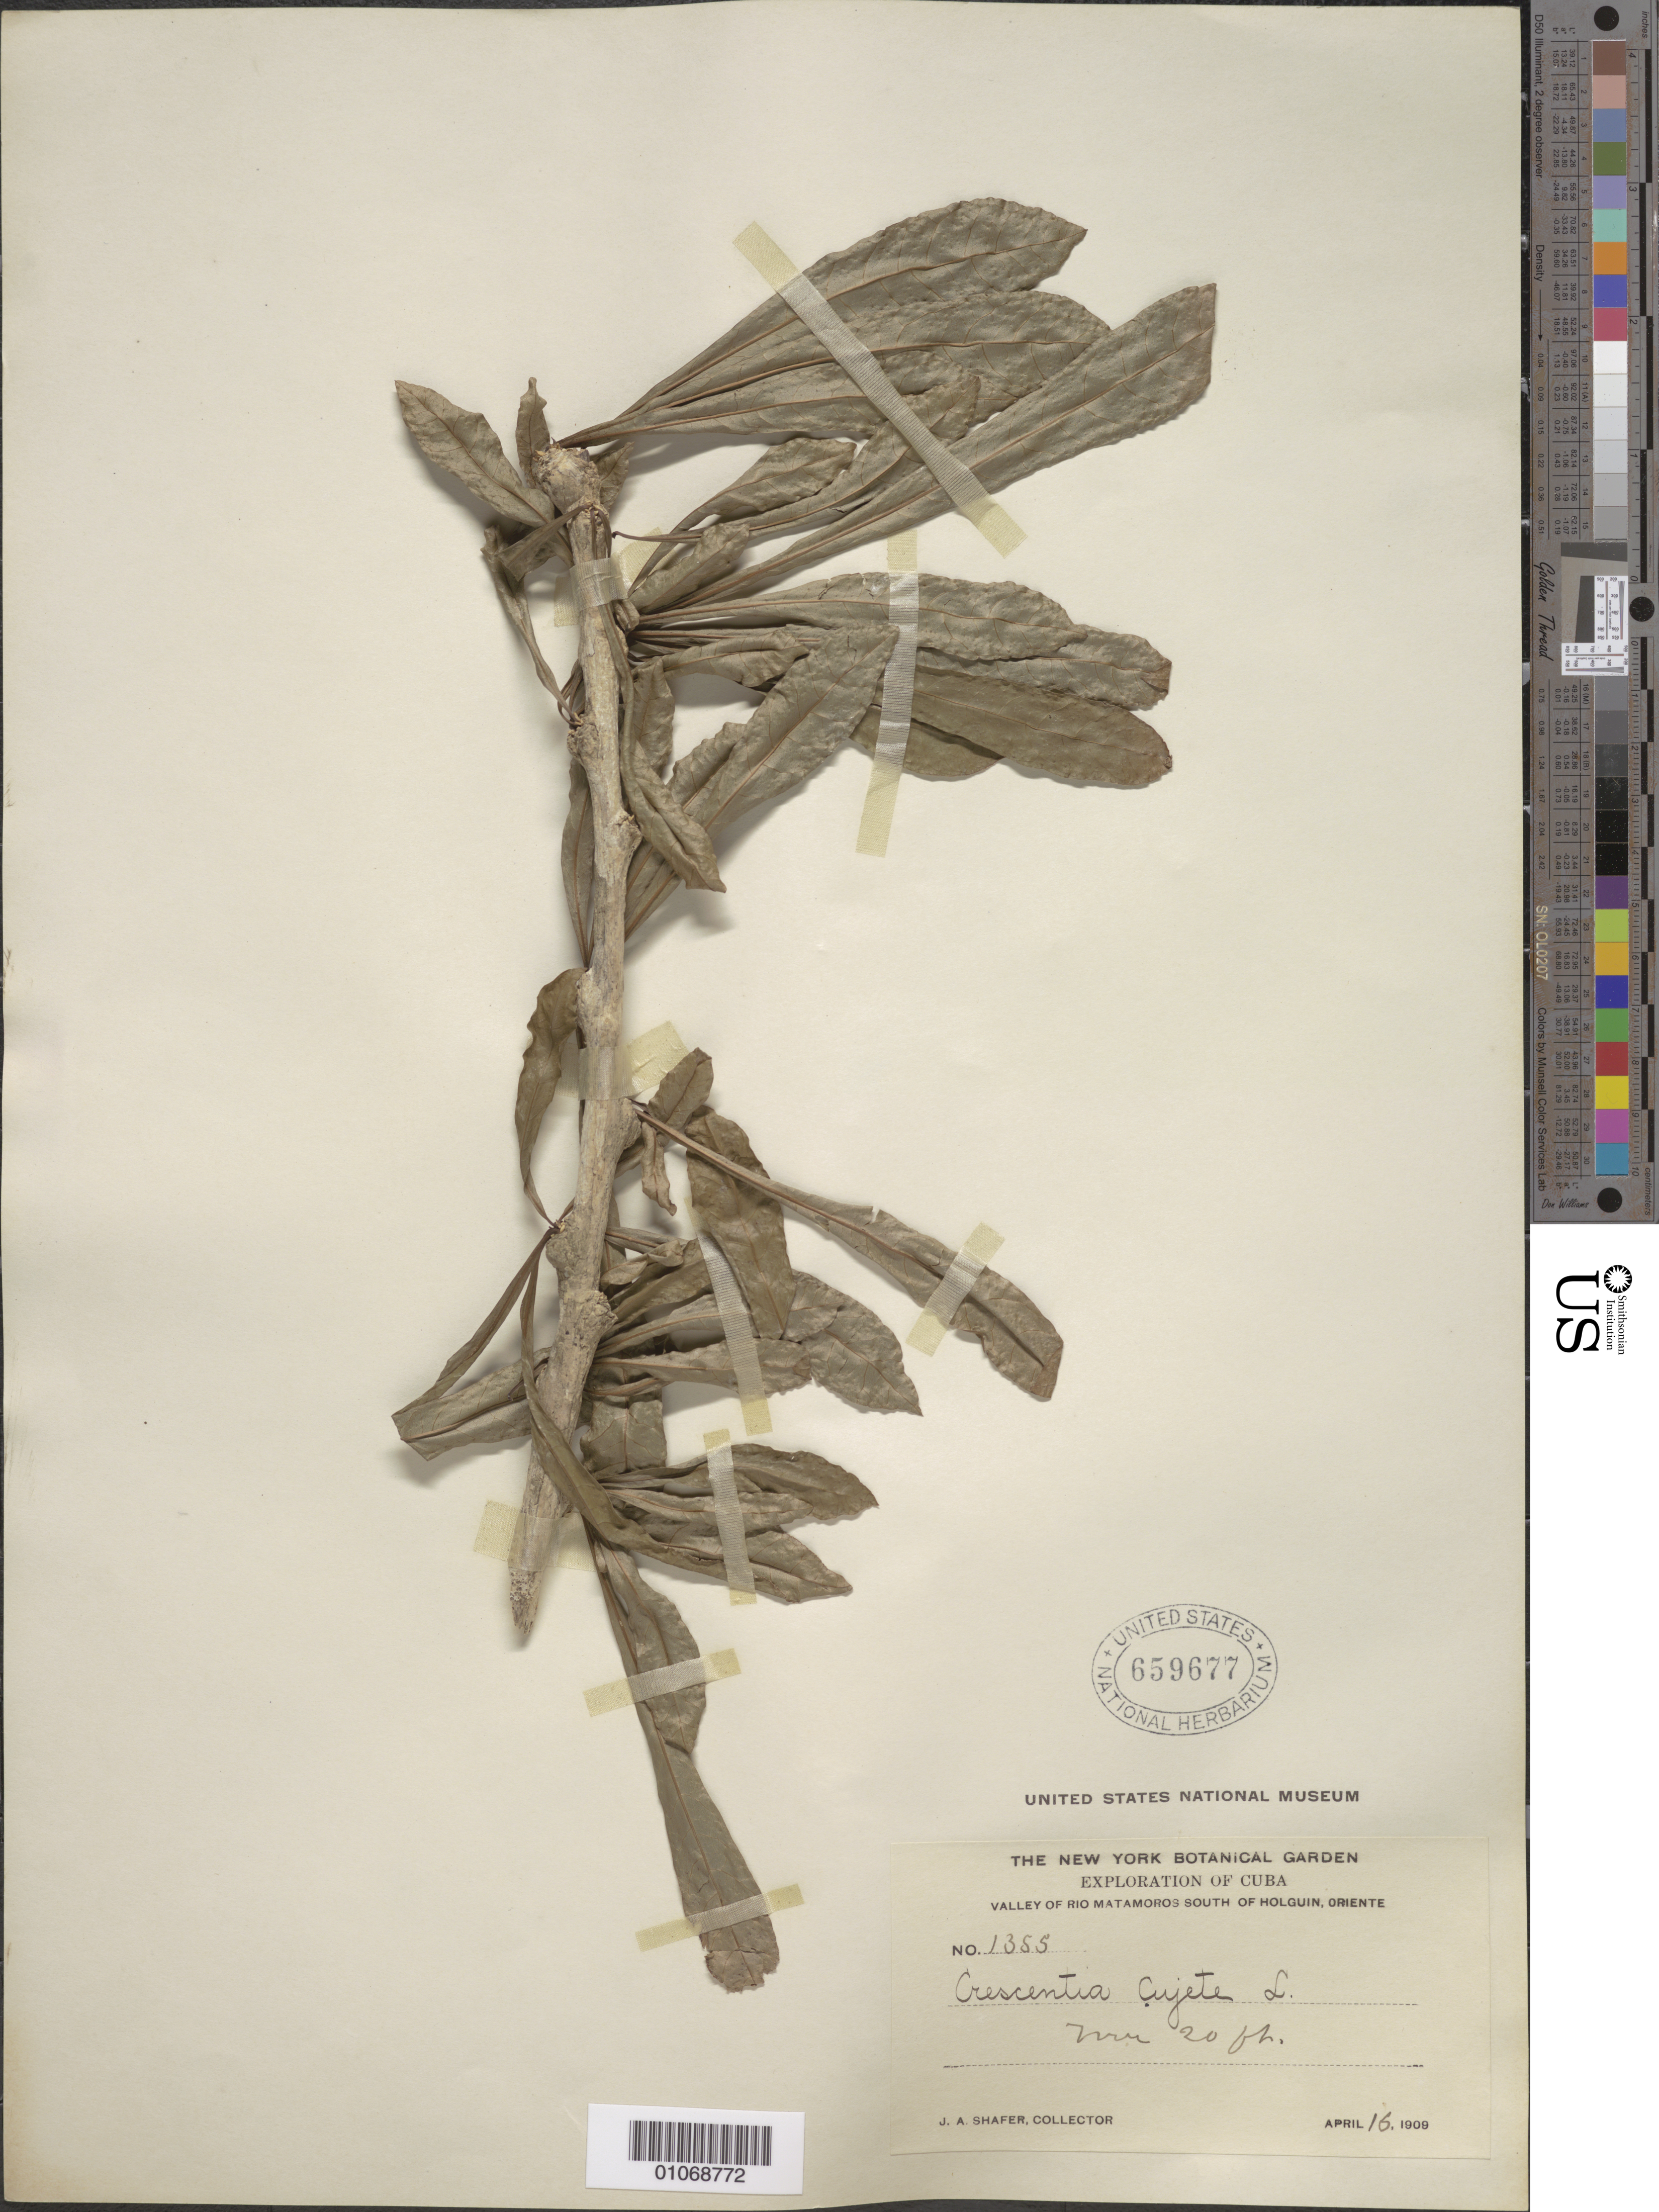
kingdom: Plantae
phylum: Tracheophyta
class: Magnoliopsida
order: Lamiales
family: Bignoniaceae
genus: Crescentia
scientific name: Crescentia cujete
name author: L.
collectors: J. A. Shafer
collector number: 1355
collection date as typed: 16 Apr 1909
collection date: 1909-04-16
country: Cuba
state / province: Holguín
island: Cuba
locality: Valley of Rio Matamoros south of Holguin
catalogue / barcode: US 659677